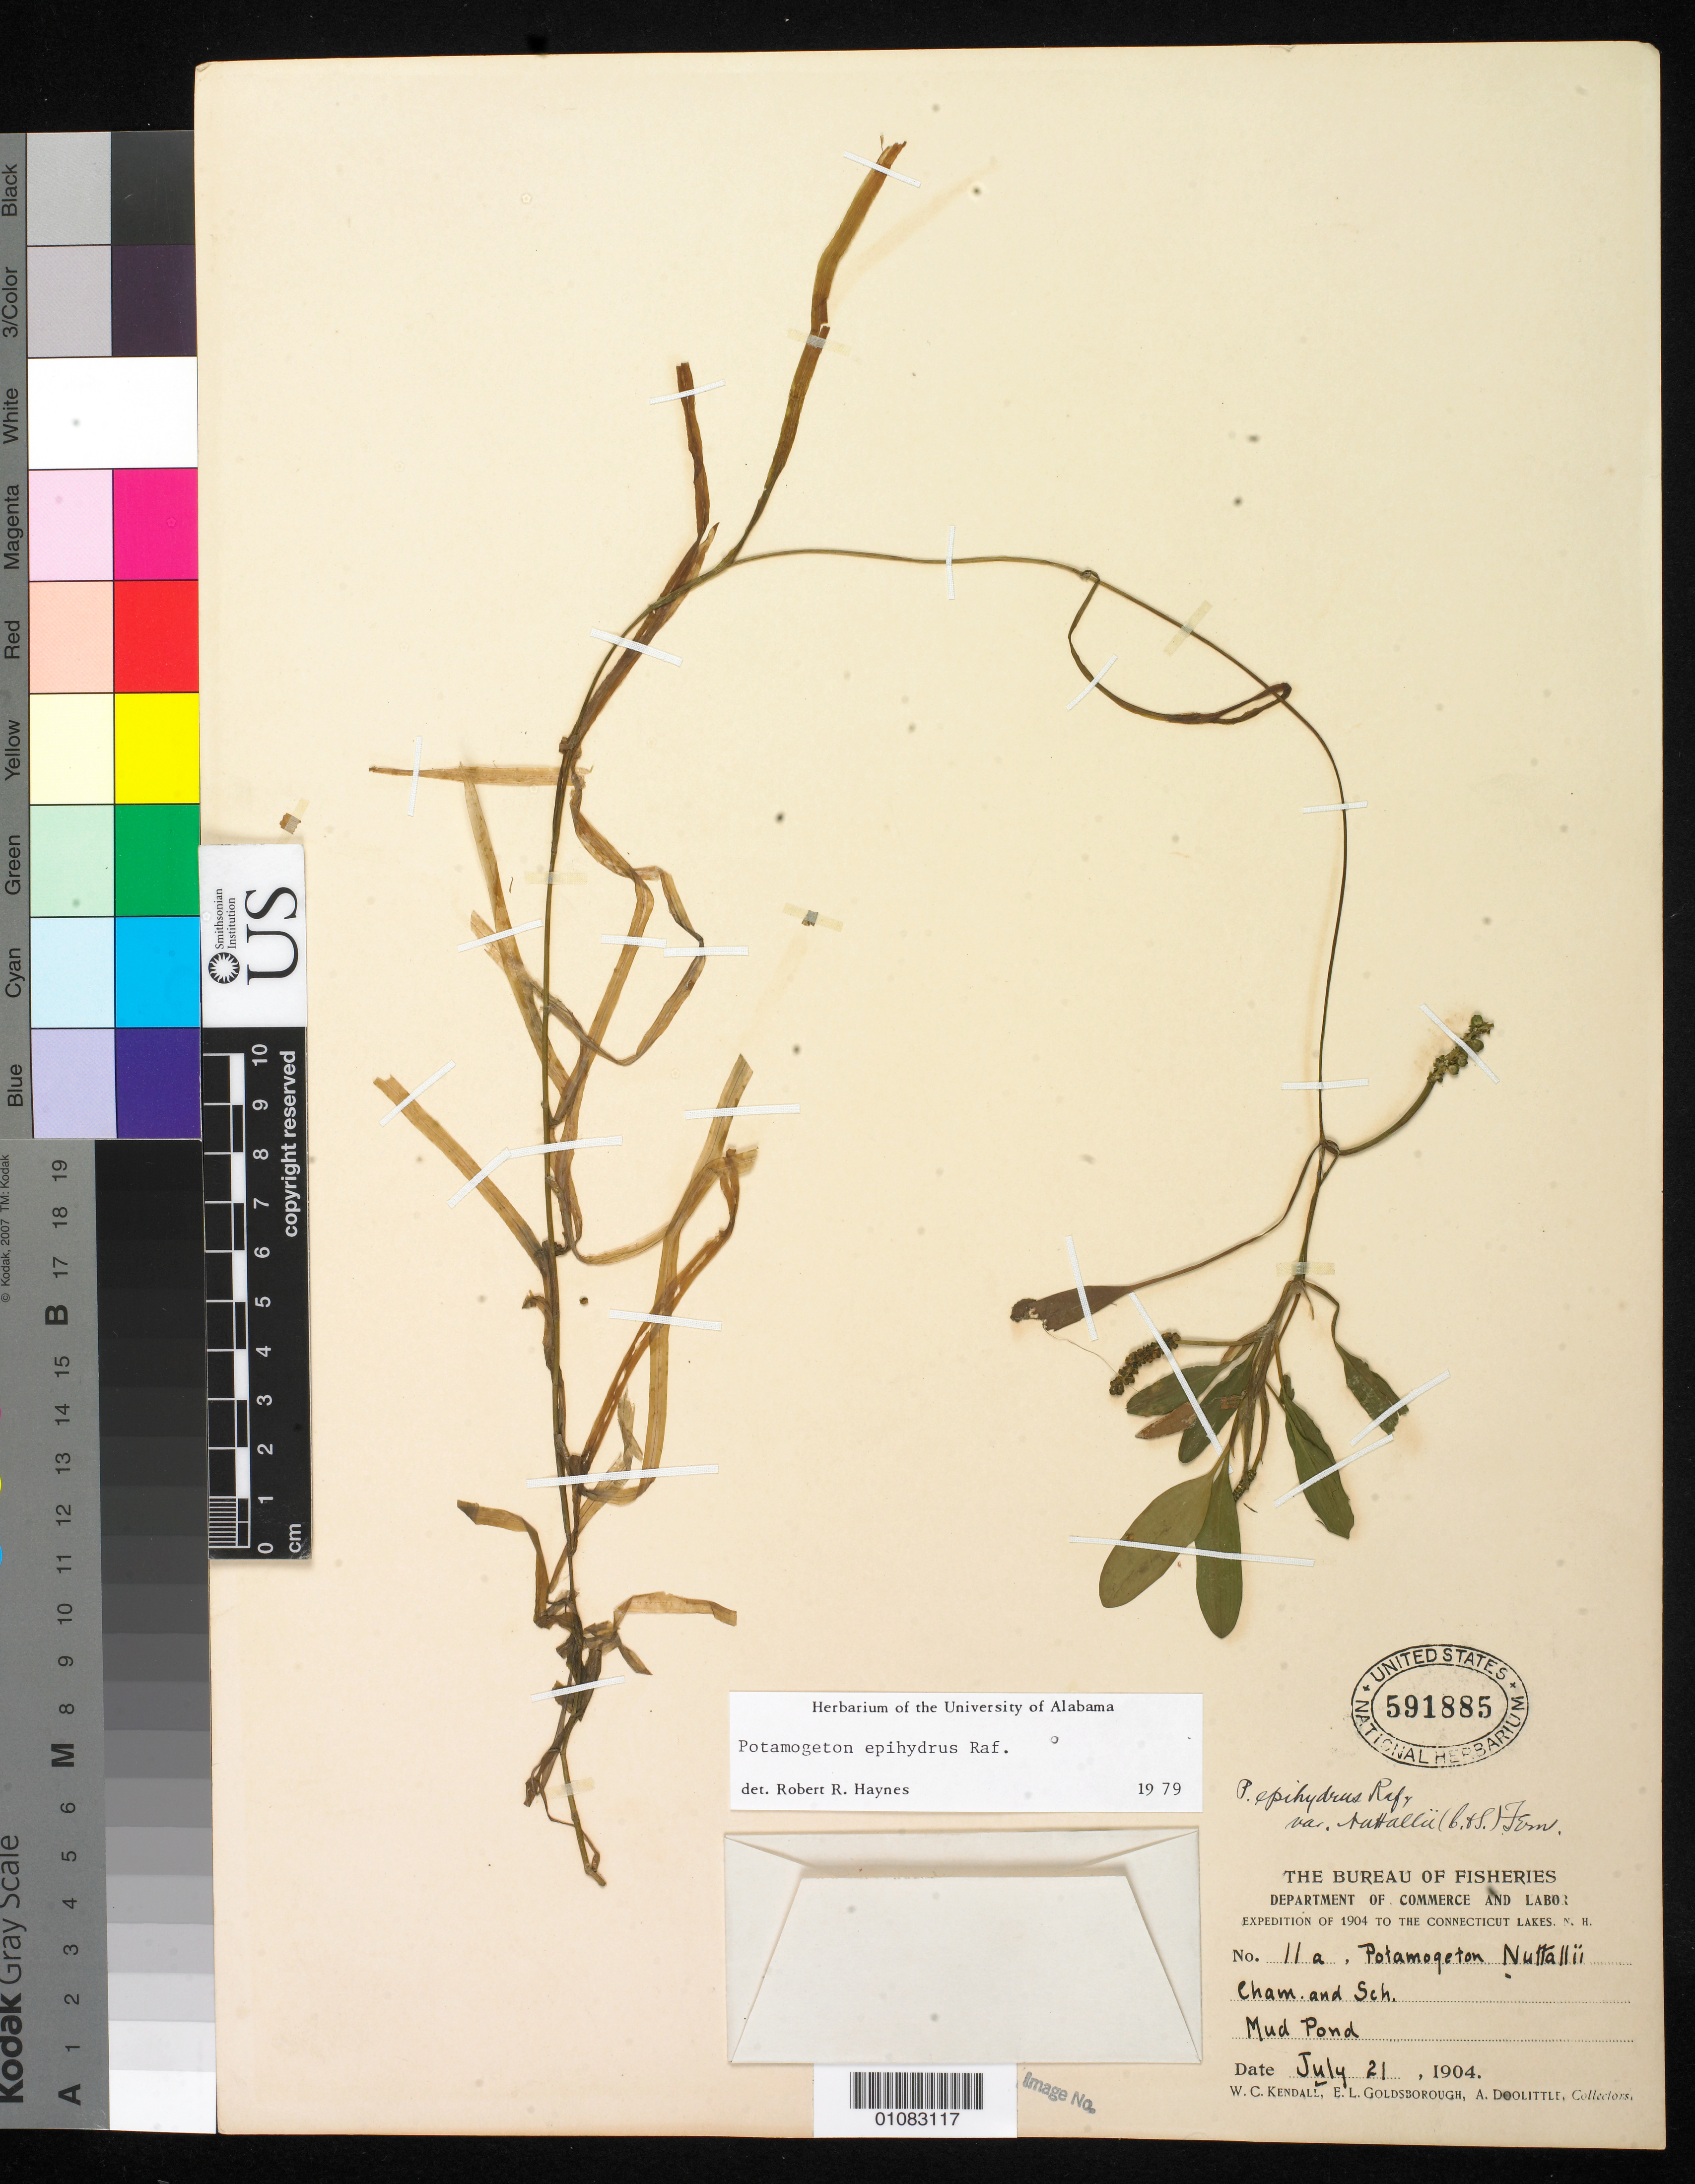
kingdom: Plantae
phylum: Tracheophyta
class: Liliopsida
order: Alismatales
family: Potamogetonaceae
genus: Potamogeton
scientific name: Potamogeton epihydrus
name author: Raf.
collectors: W. Kendall, E. Goldsborough & A. Doolittle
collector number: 11a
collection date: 1904-07-21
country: United States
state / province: New Hampshire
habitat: Mud pond.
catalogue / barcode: US 591885